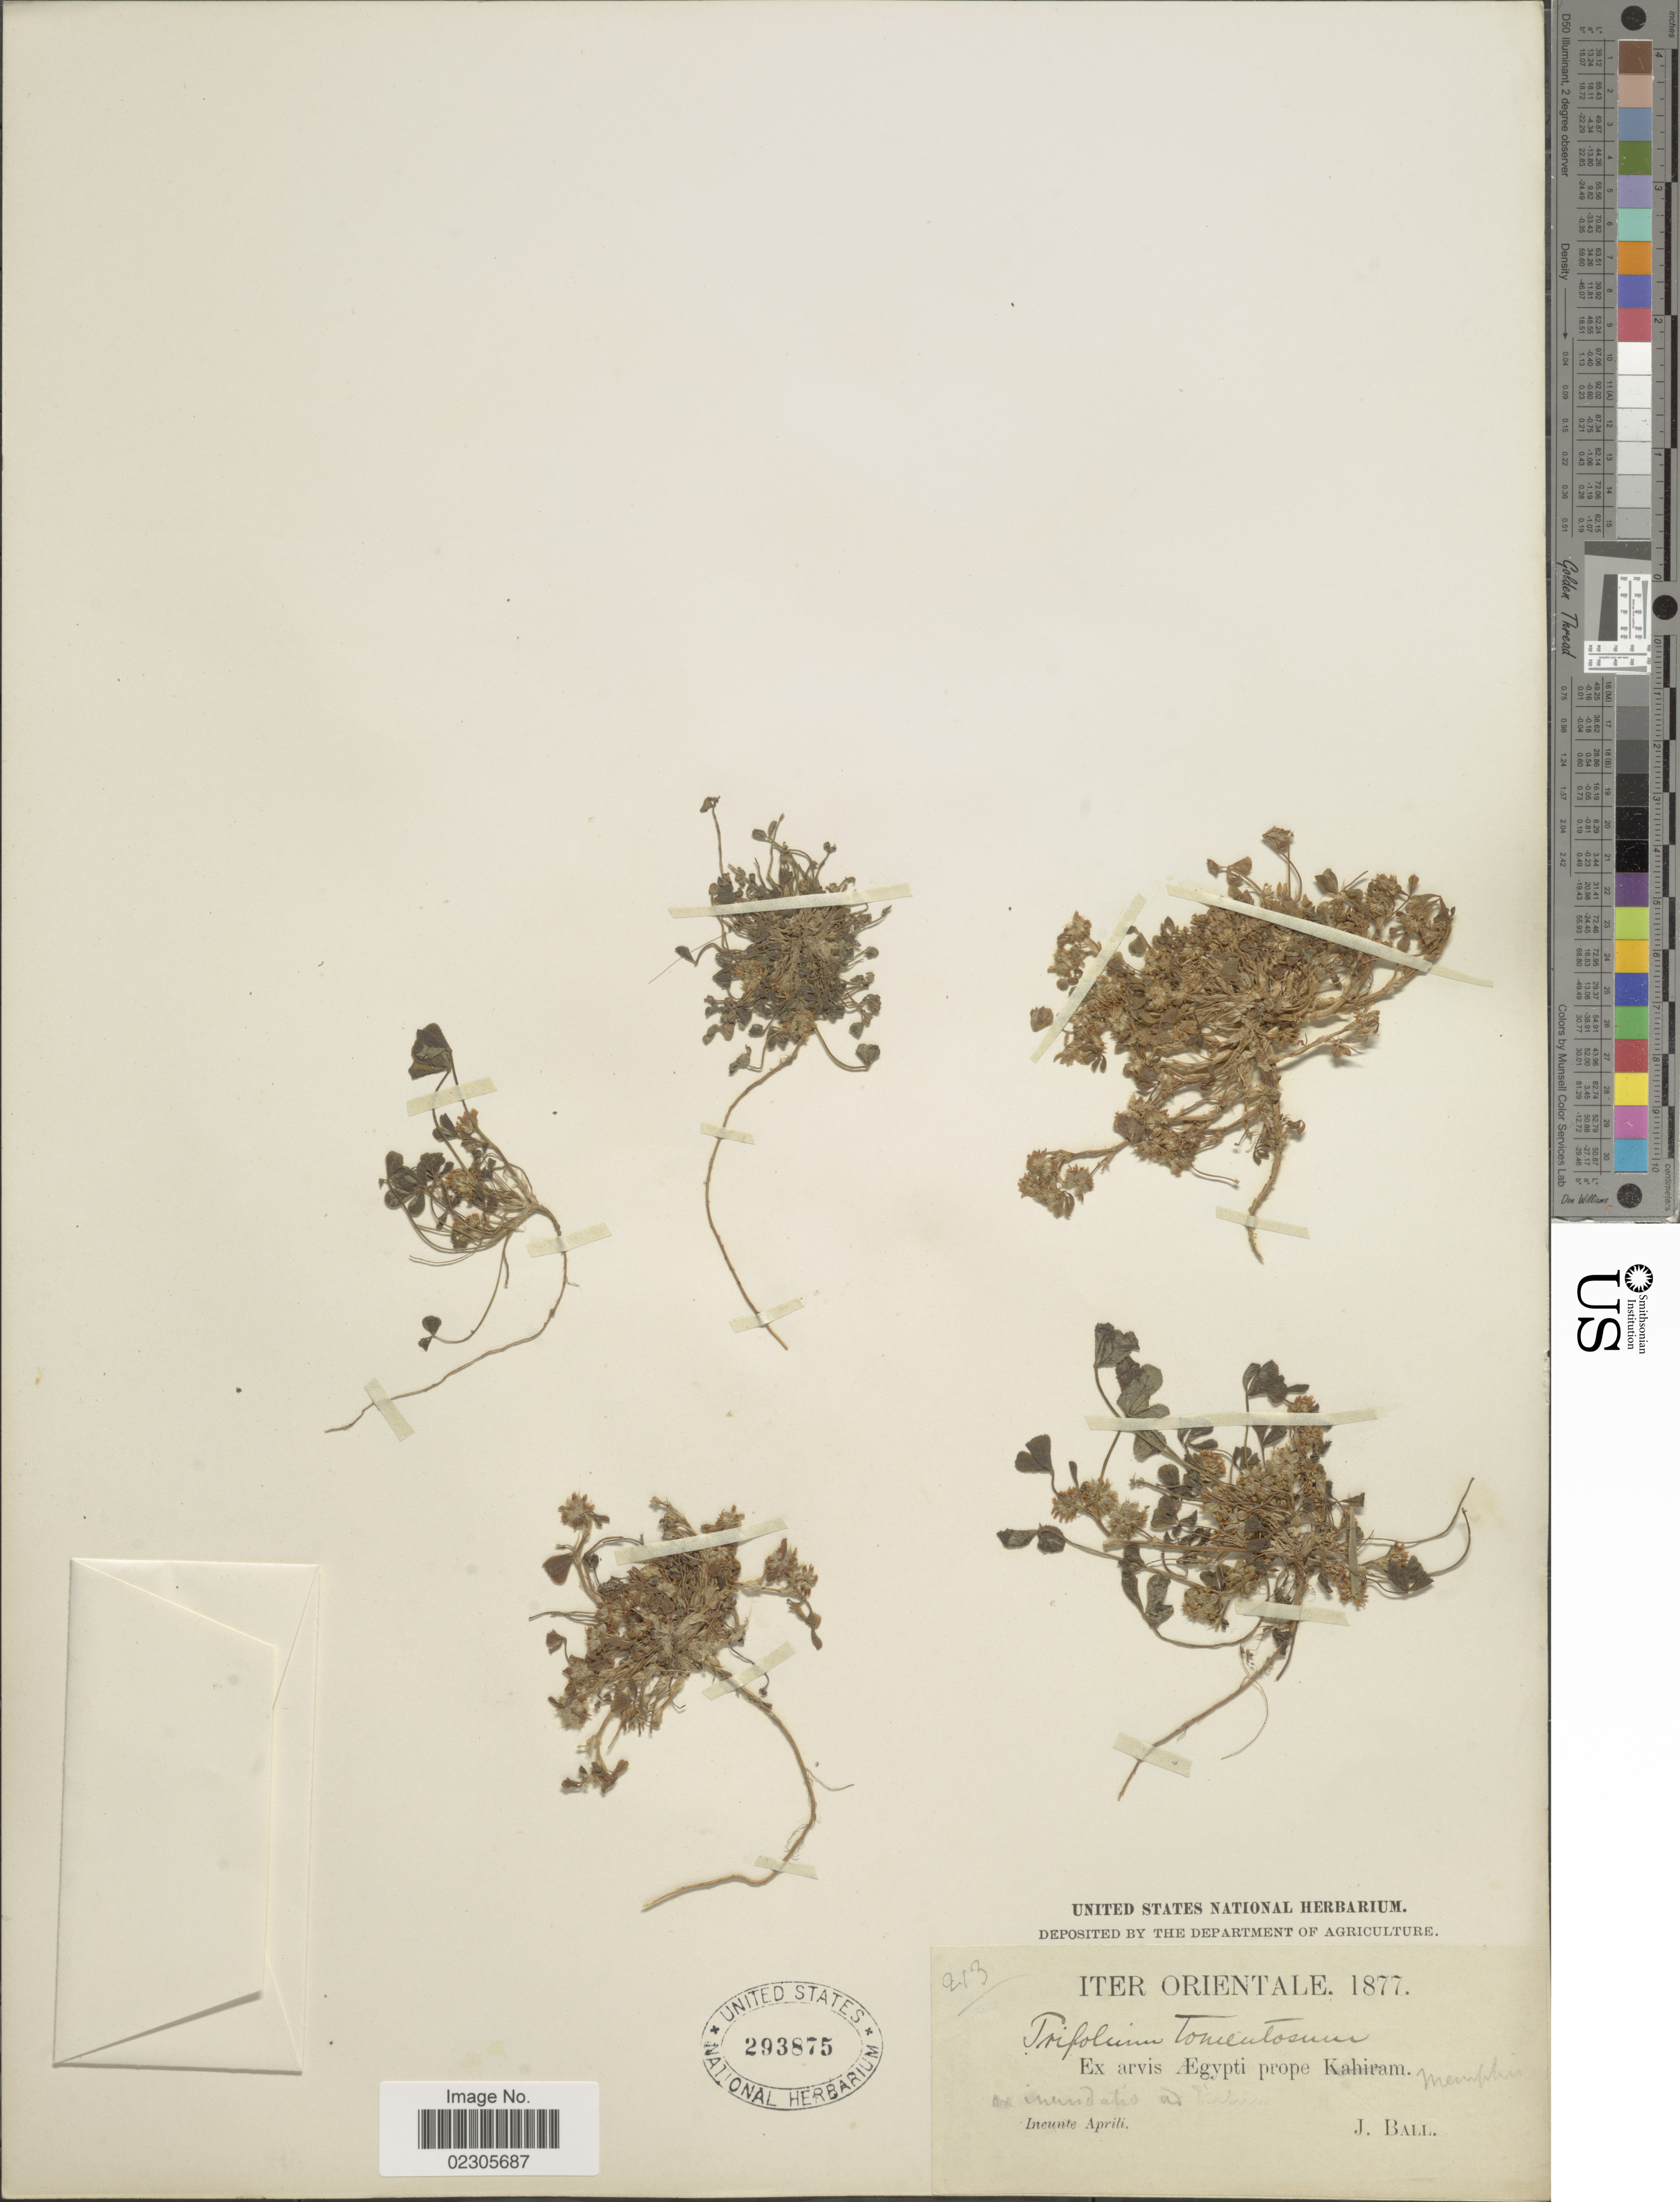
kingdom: Plantae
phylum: Tracheophyta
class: Magnoliopsida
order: Fabales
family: Fabaceae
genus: Trifolium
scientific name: Trifolium tomentosum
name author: L.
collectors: J. Ball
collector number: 213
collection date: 1877-04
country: Congo, Democratic Republic of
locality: Orientale. Prope [illegible text]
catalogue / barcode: US 293875